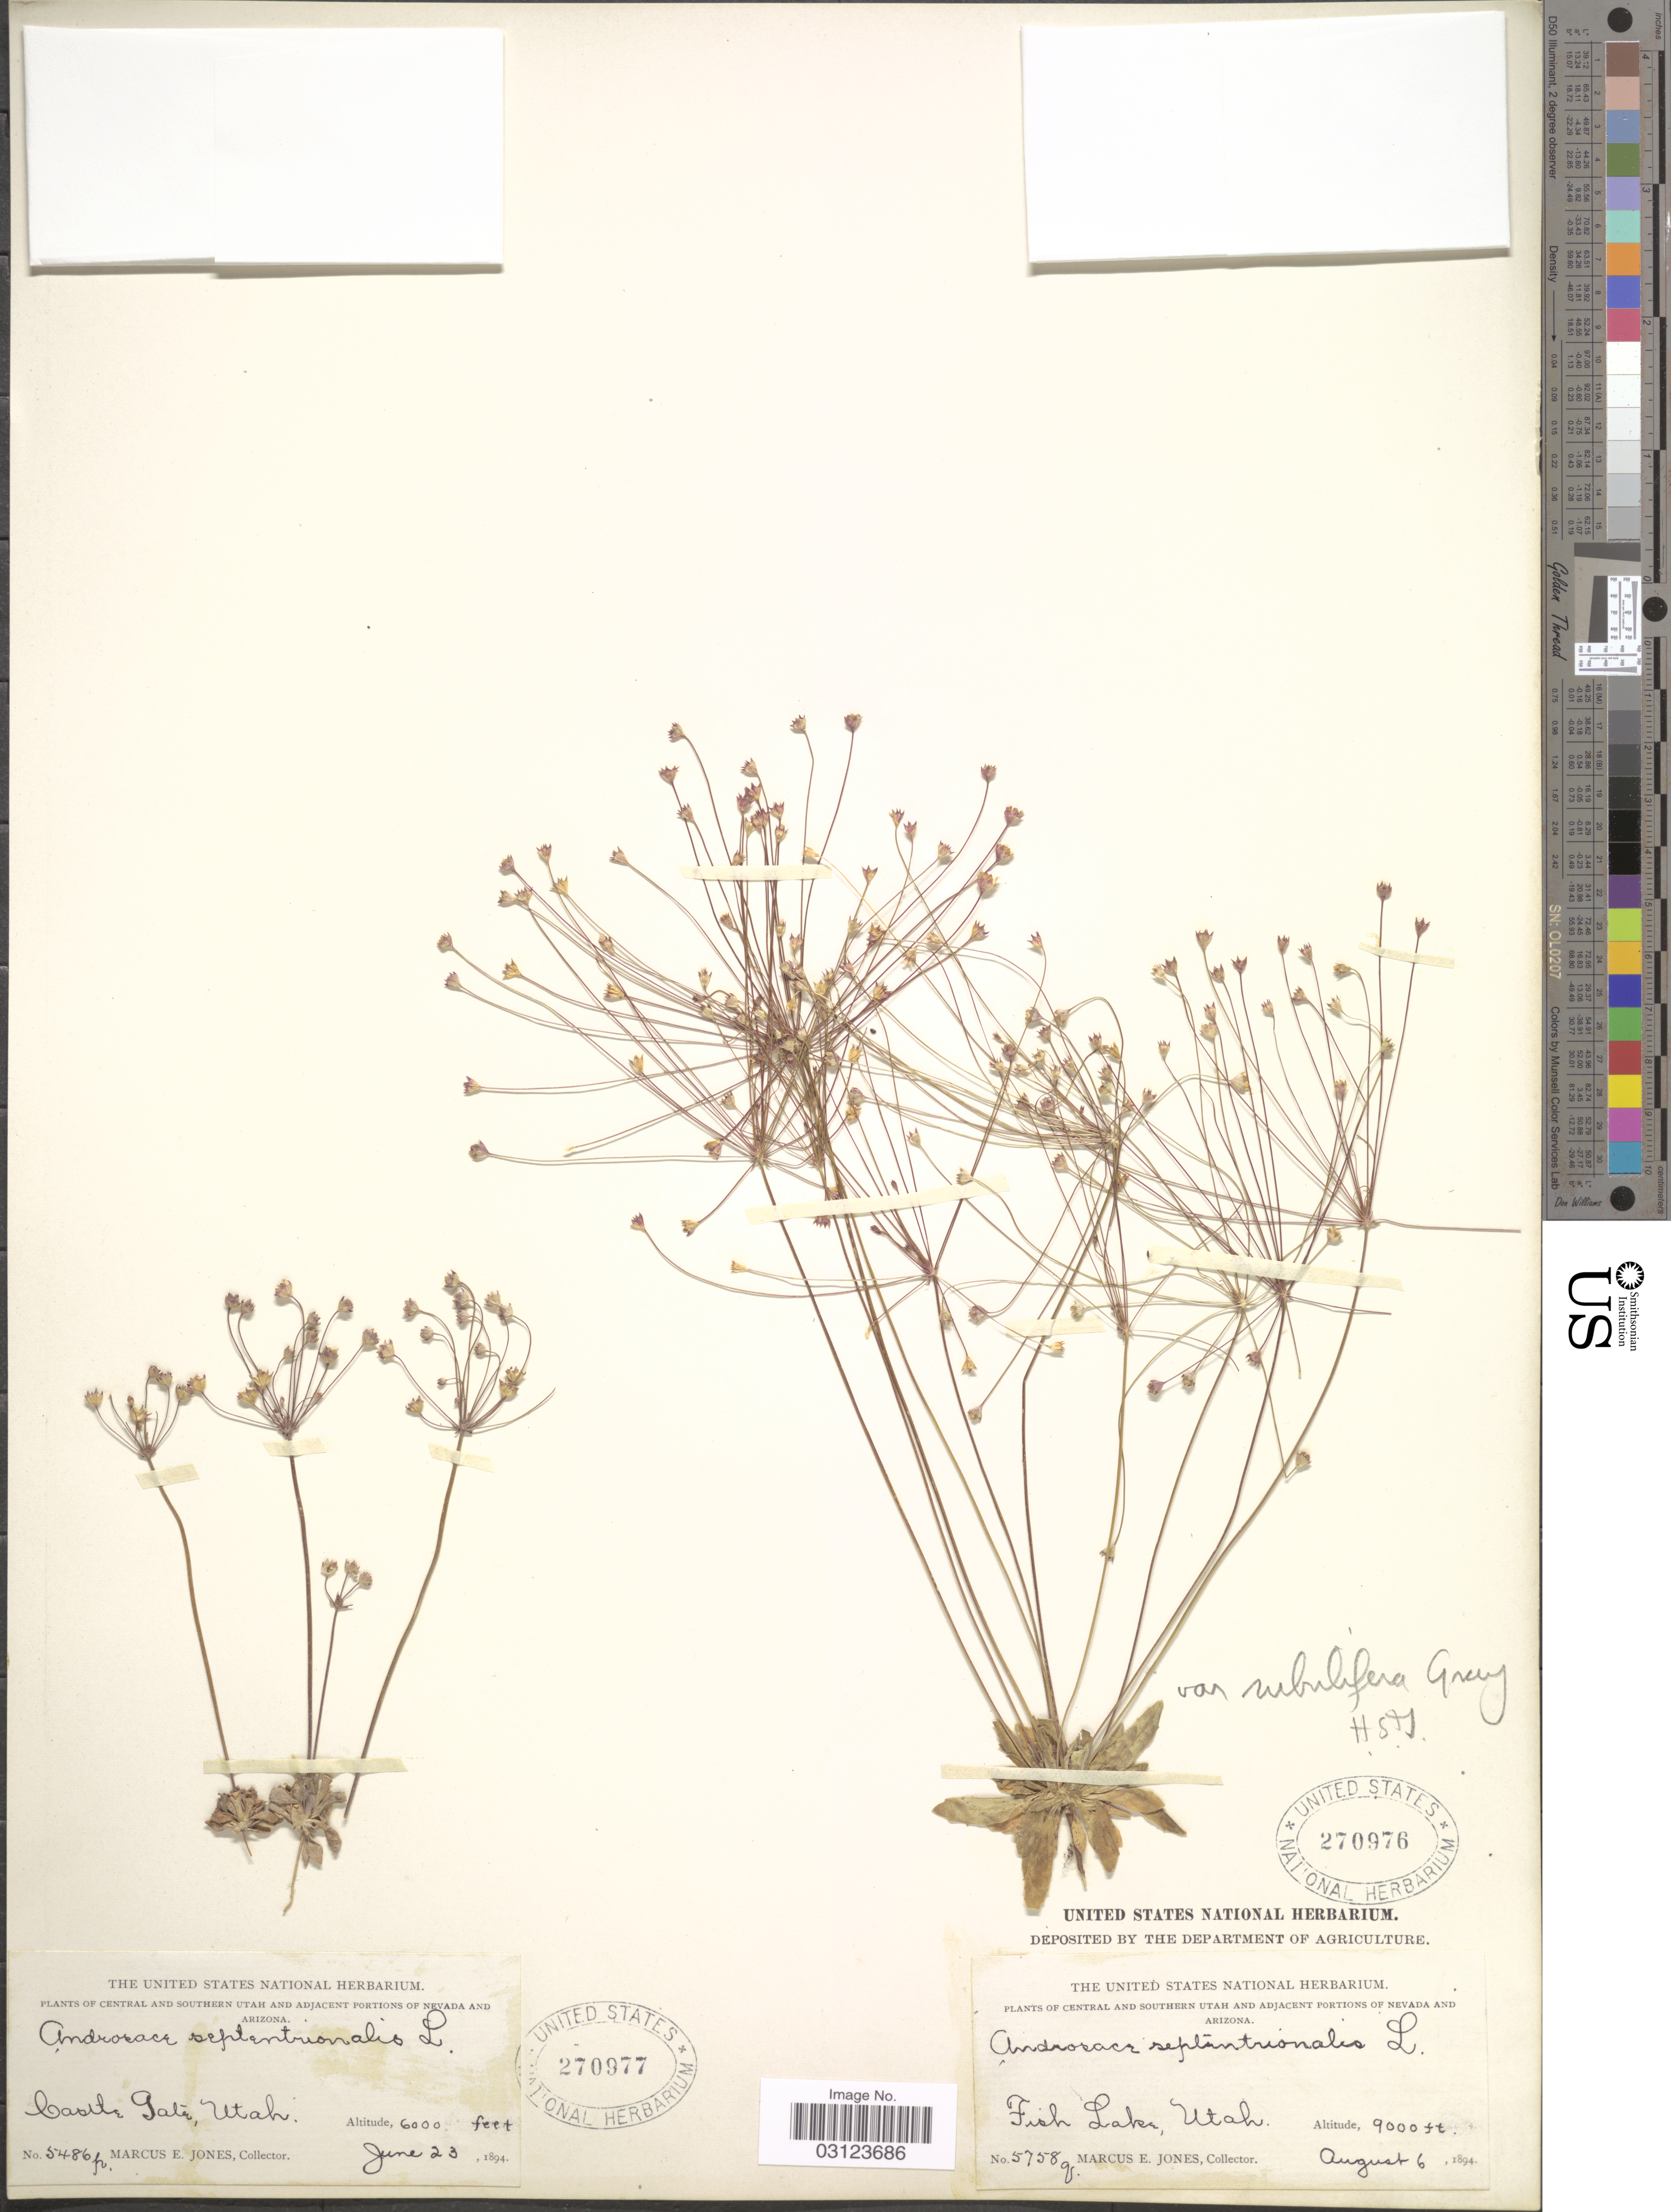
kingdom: Plantae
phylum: Tracheophyta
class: Magnoliopsida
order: Ericales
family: Primulaceae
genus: Androsace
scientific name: Androsace septentrionalis subsp. subulifera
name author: (A. Gray) G.T. Robbins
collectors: M. E. Jones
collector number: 5758q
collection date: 1894-08-06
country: United States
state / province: Utah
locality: Central and Southern Utah. Fish Lake.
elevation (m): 2743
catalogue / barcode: US 270976